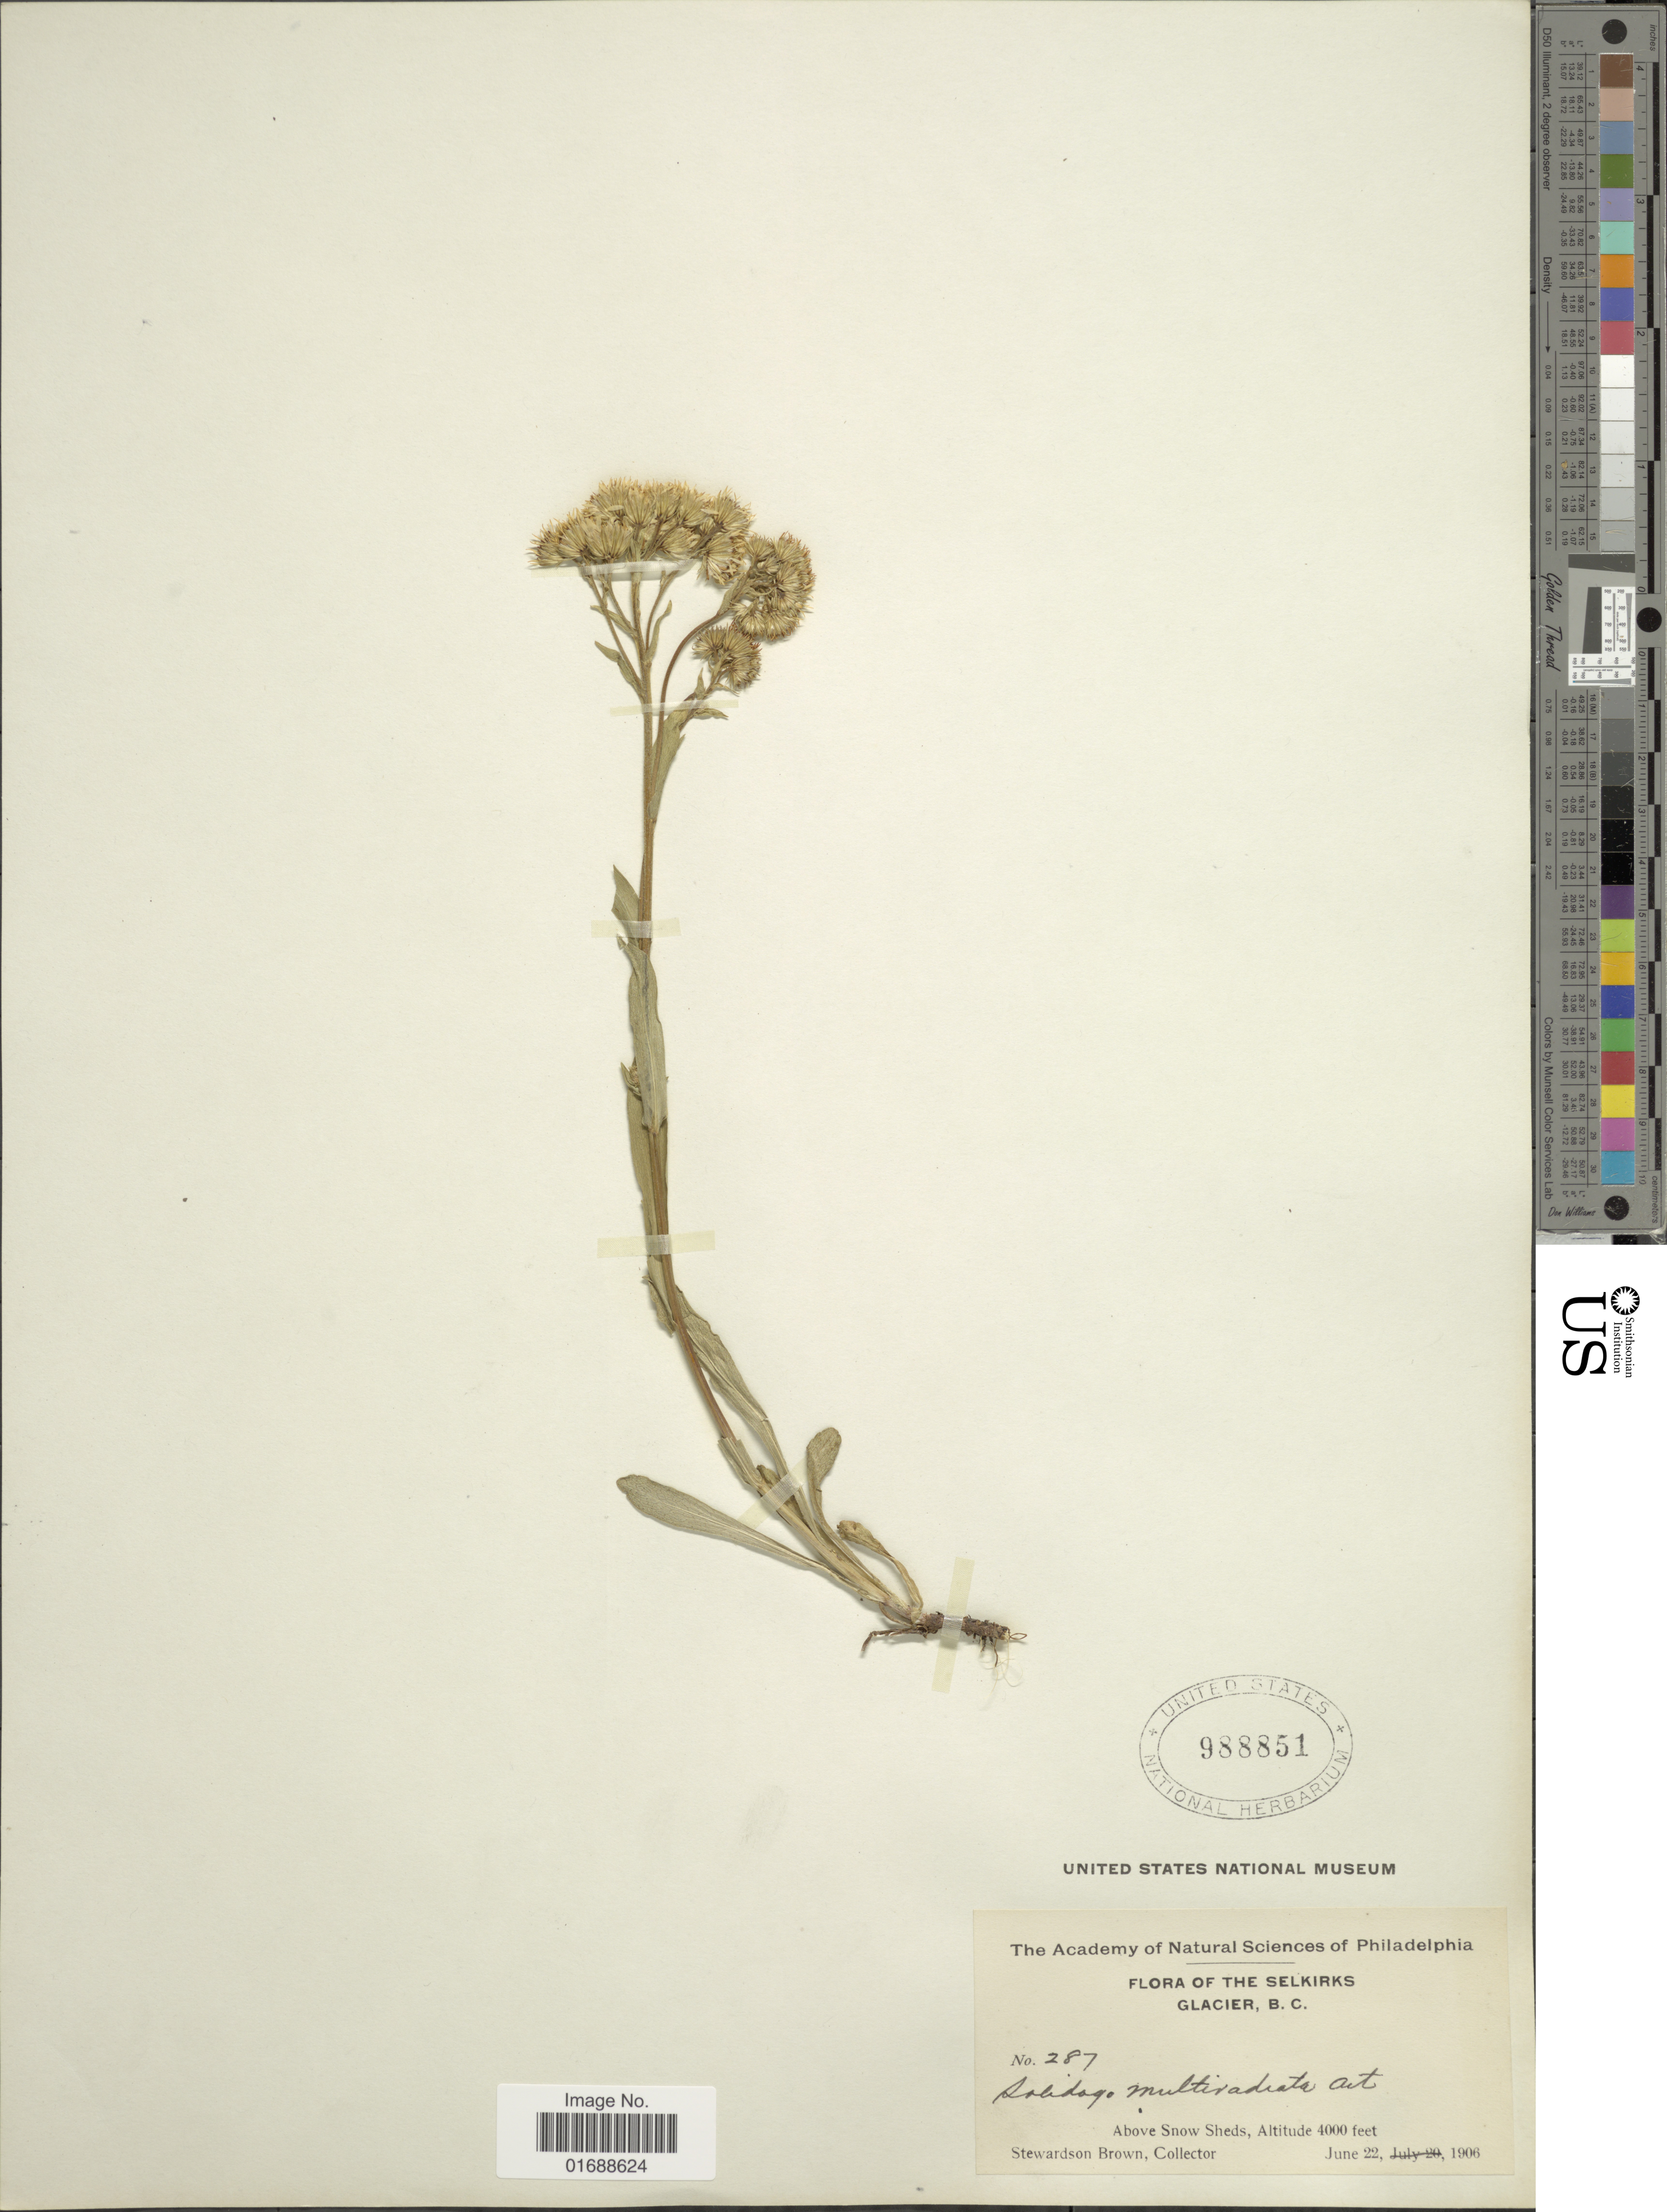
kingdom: Plantae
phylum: Tracheophyta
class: Magnoliopsida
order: Asterales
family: Asteraceae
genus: Solidago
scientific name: Solidago multiradiata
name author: Aiton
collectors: S. Brown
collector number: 287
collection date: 1906-06-22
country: Canada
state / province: British Columbia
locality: Selkirks, Glacier, Above Snow Sheds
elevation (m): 1219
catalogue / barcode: US 988851